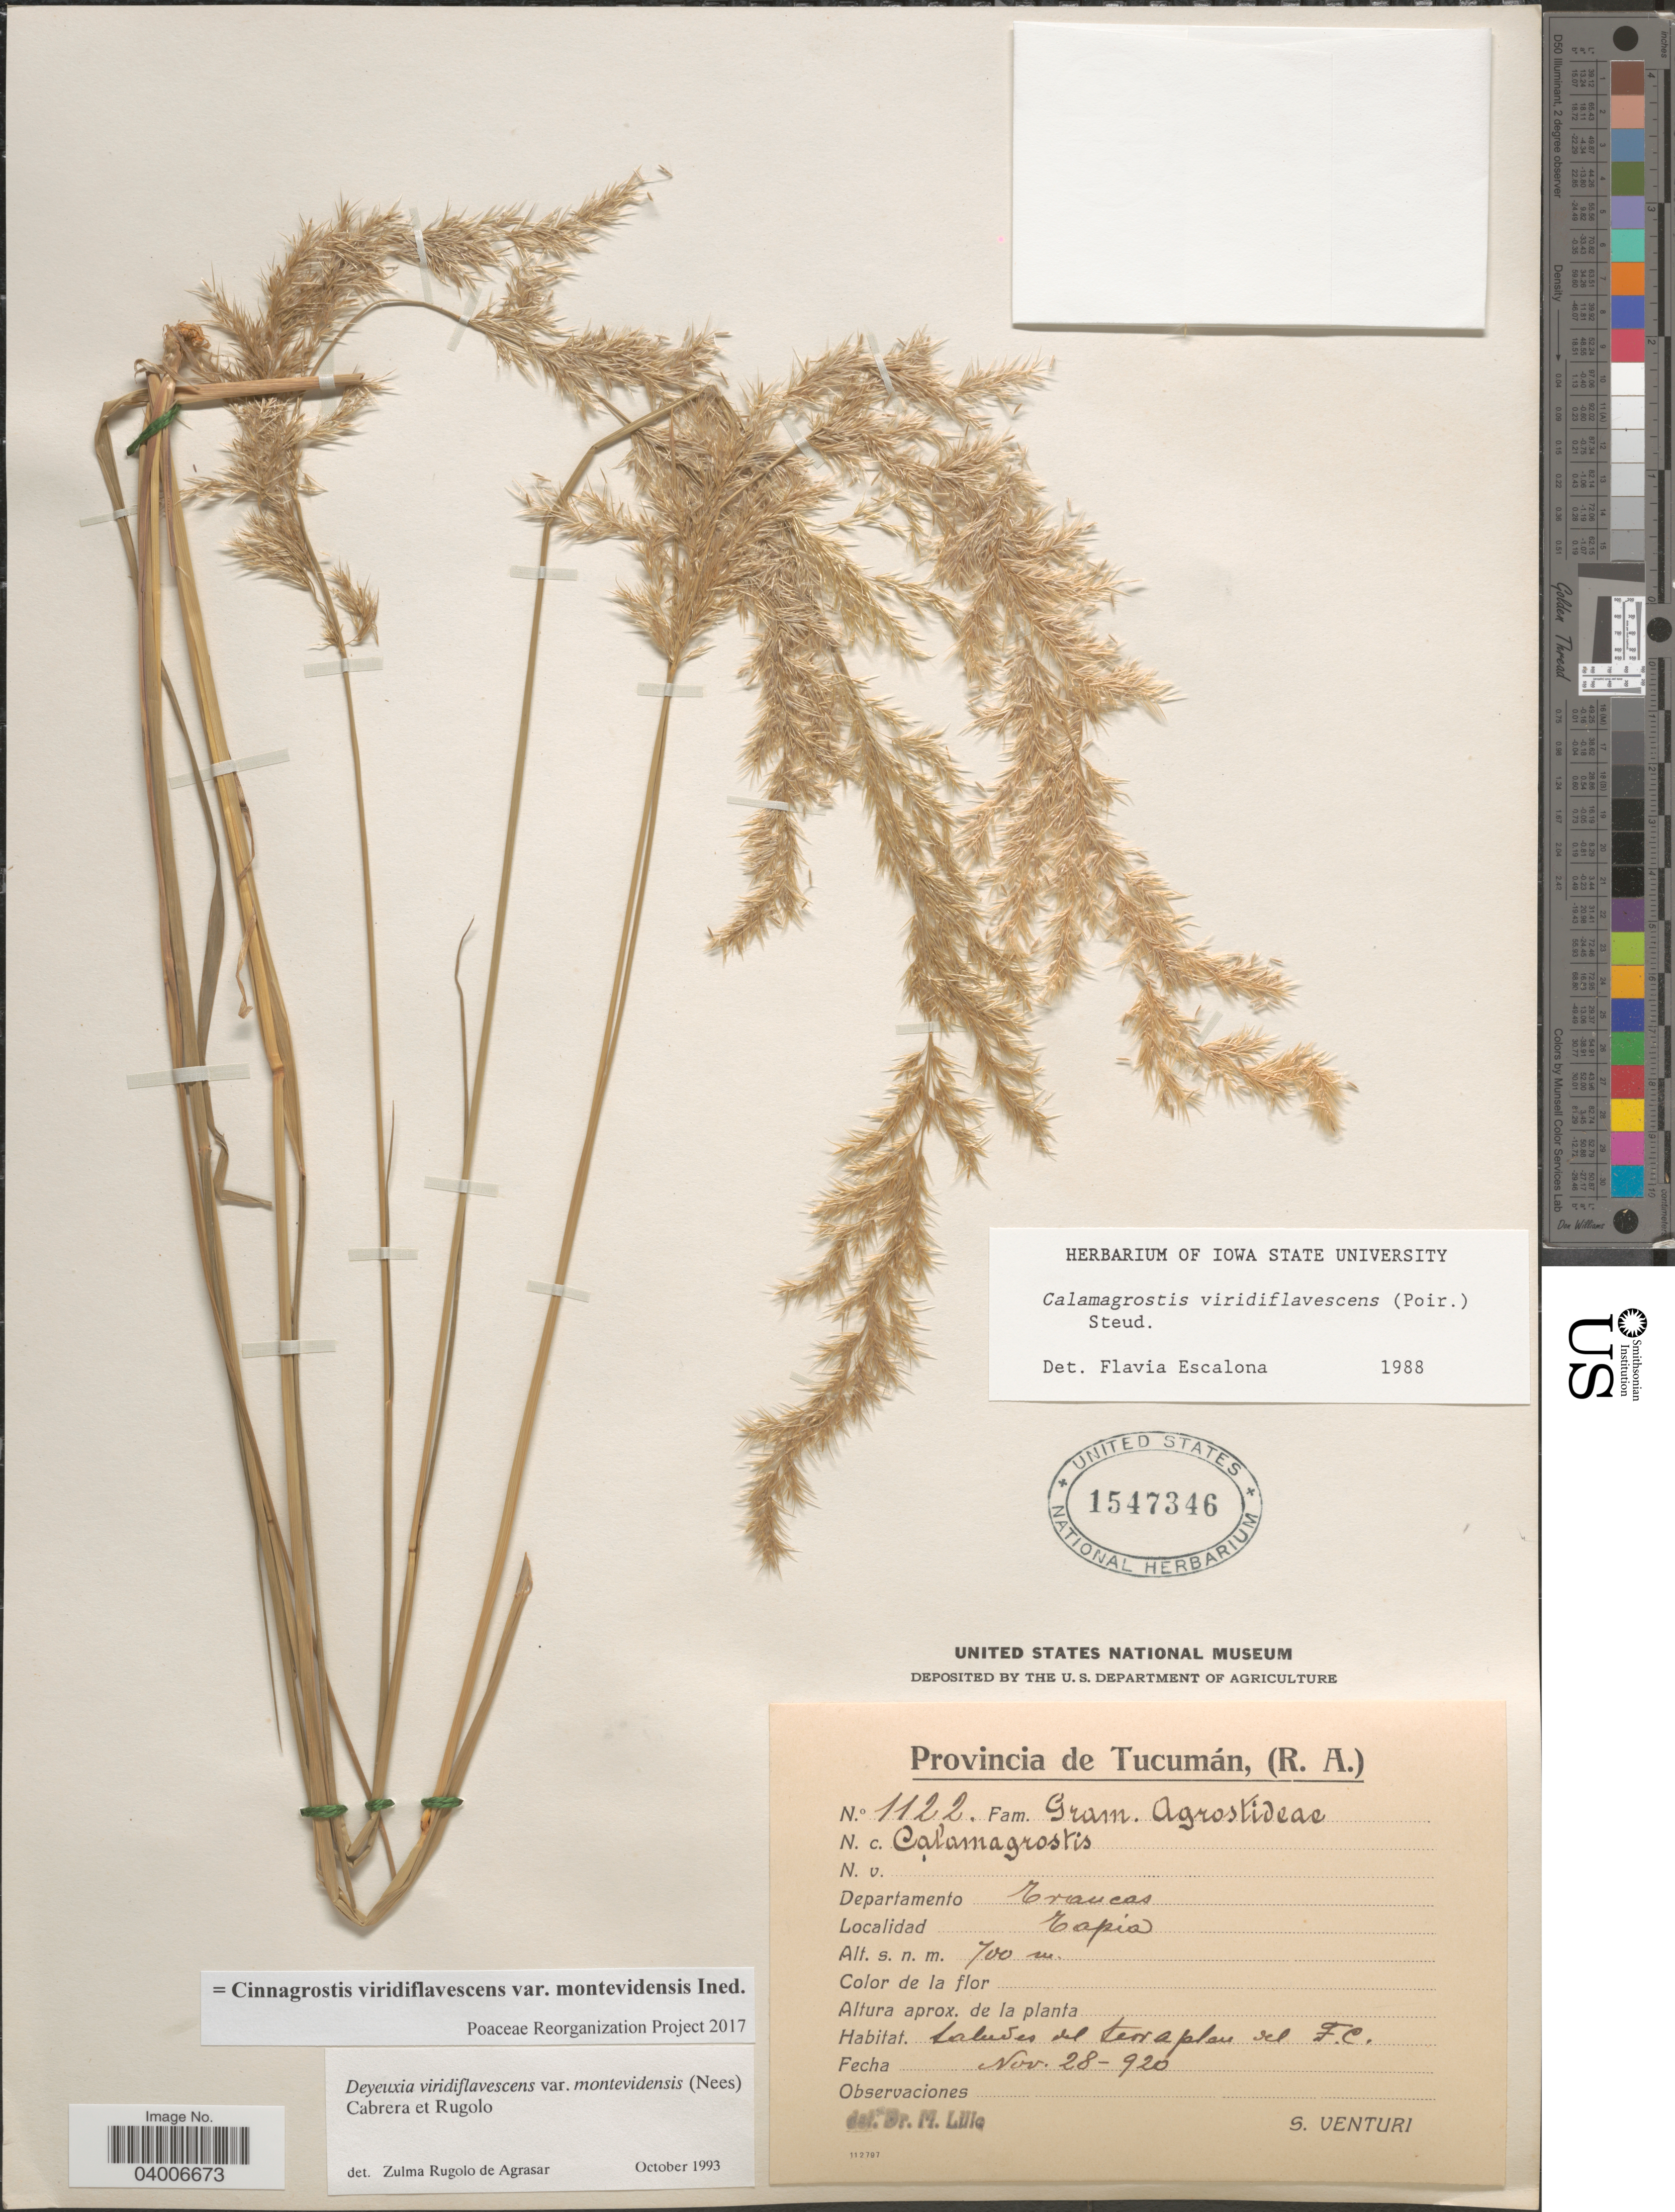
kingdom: Plantae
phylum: Tracheophyta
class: Liliopsida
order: Poales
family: Poaceae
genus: Cinnagrostis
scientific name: Cinnagrostis viridiflavescens var. montevidensis ined.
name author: (Nees) P.M. Peterson et al.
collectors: S. Venturi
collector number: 1122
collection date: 1920-11-28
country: Argentina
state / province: Tucuman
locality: Departamento Trancas. Tapia. Taludes del terra plan del F.C.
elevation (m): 700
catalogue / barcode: US 1547346